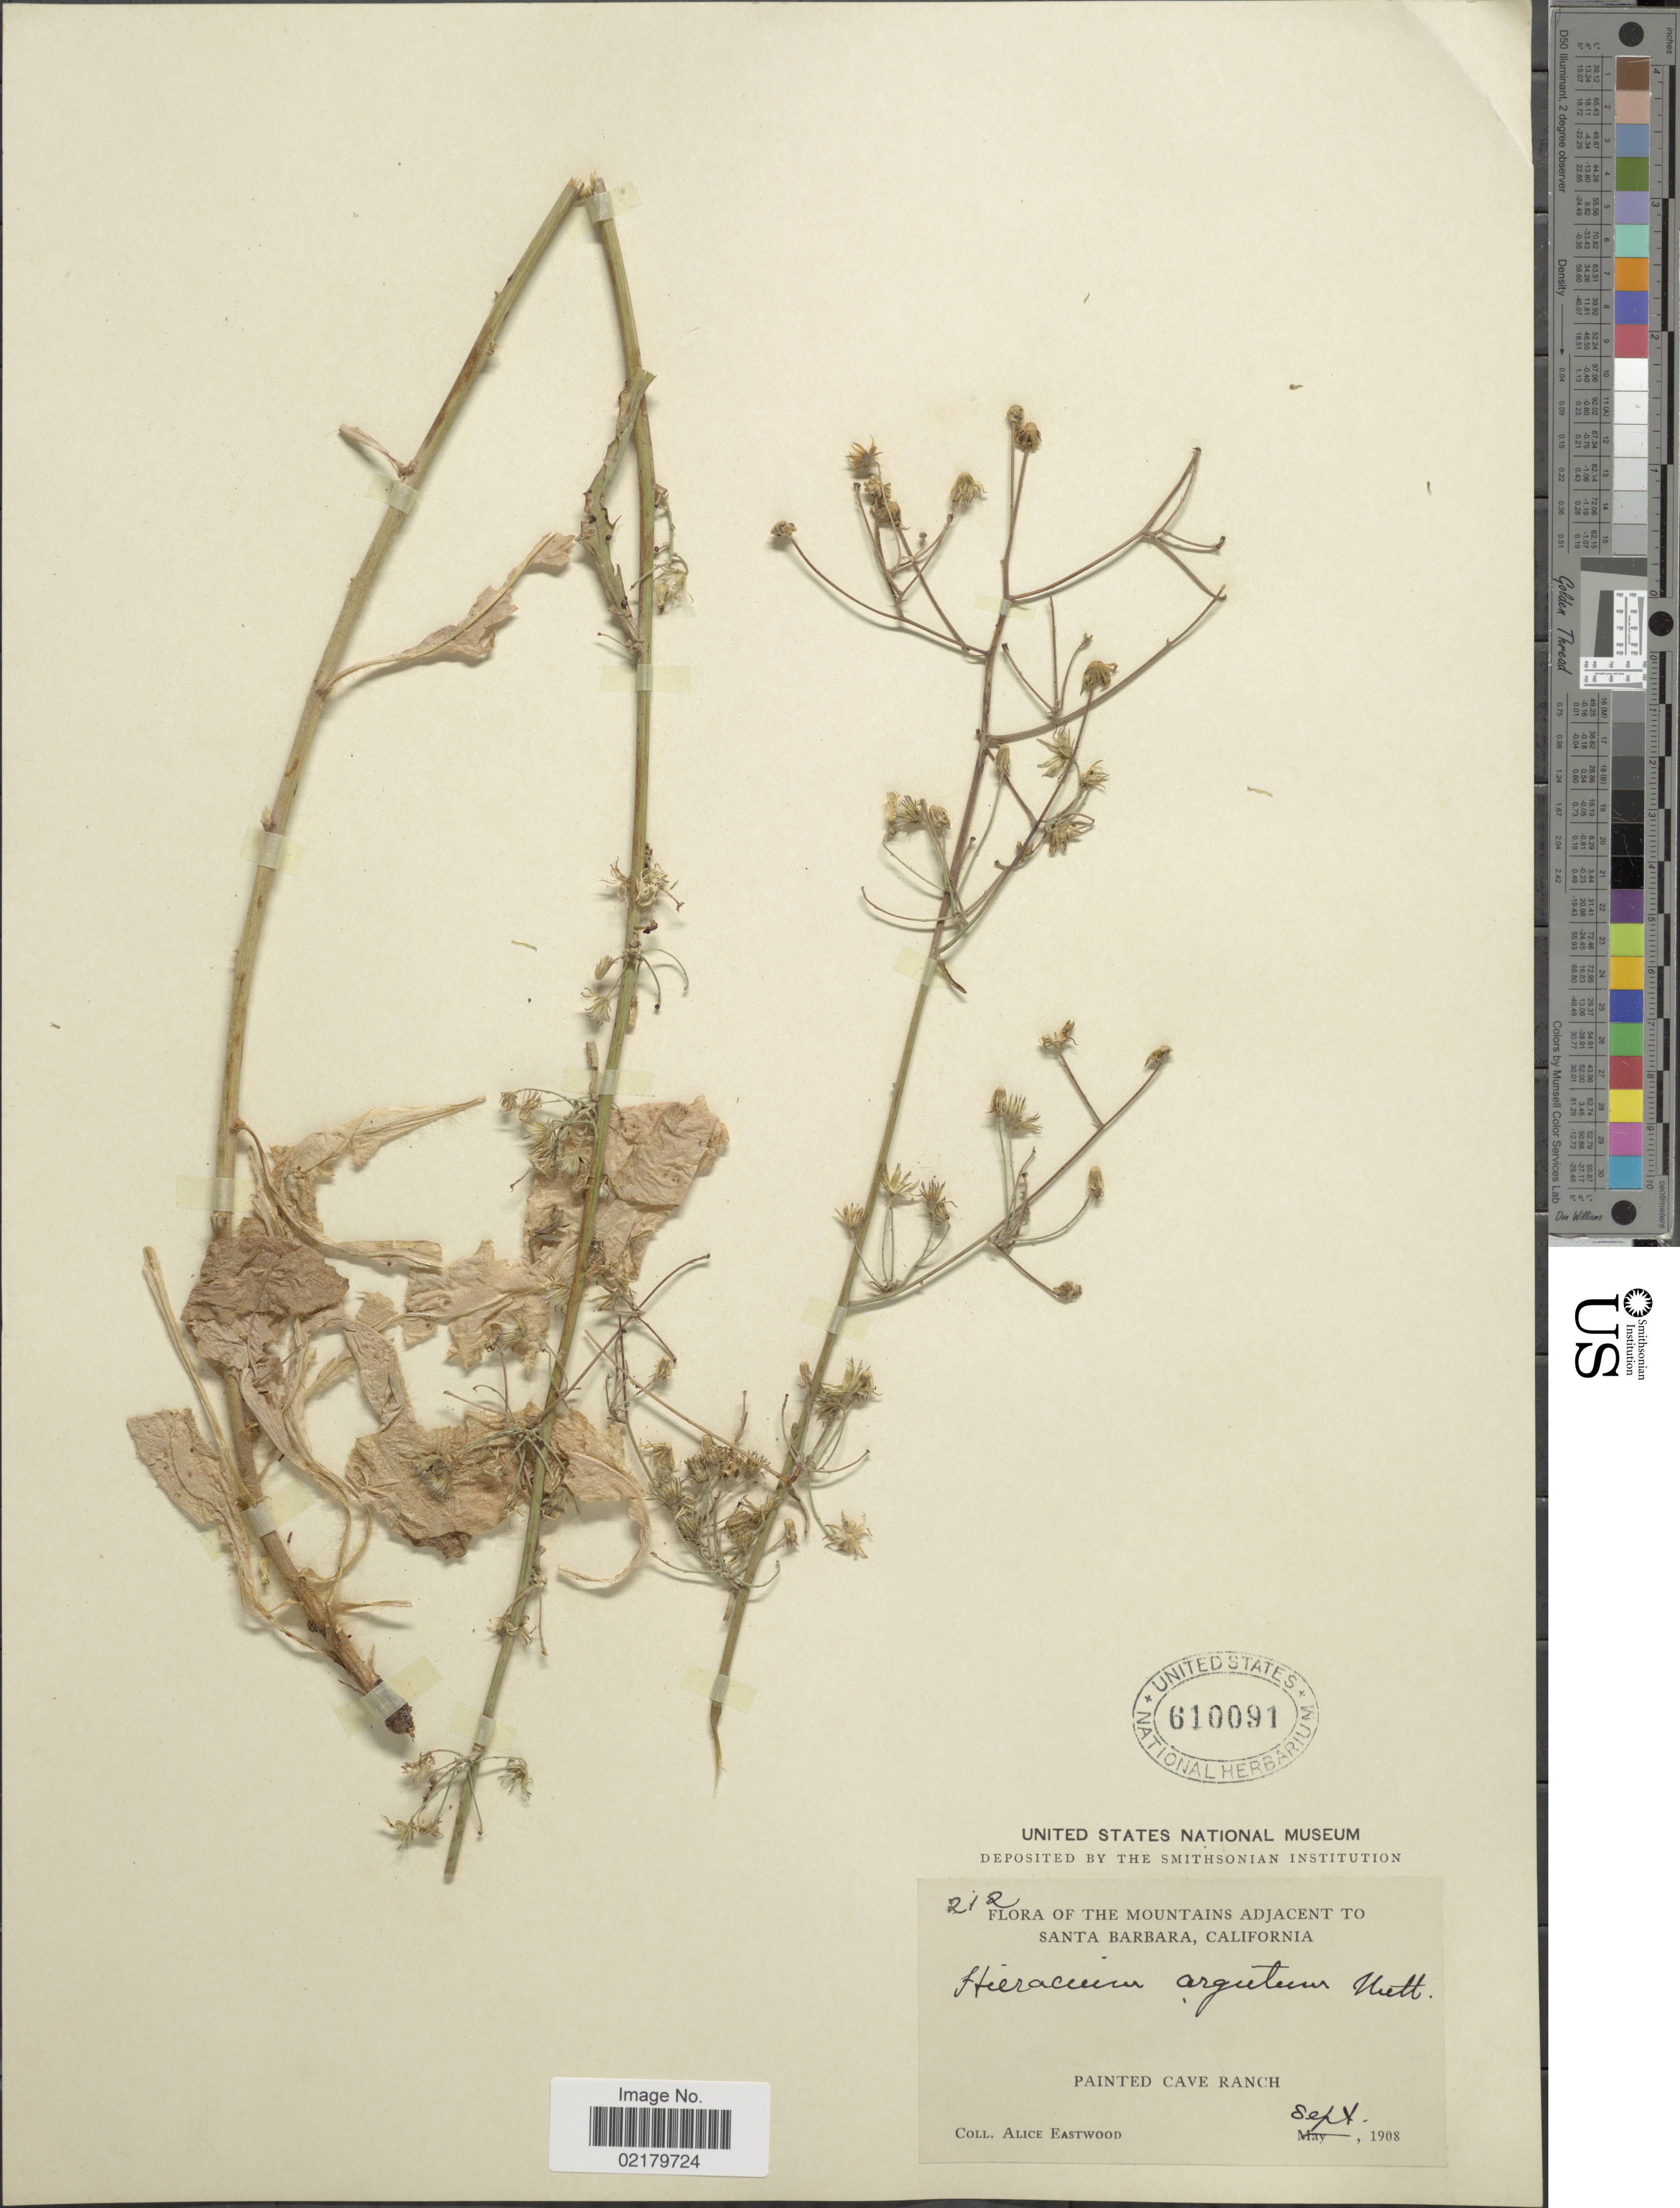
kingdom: Plantae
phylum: Tracheophyta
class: Magnoliopsida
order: Asterales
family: Asteraceae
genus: Hieracium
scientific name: Hieracium argutum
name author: Nutt.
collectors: A. Eastwood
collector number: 212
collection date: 1908-09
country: United States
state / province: California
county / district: Santa Barbara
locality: The Mountains Adjacent to Santa Barbara, Painted Cave Ranch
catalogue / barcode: US 610091